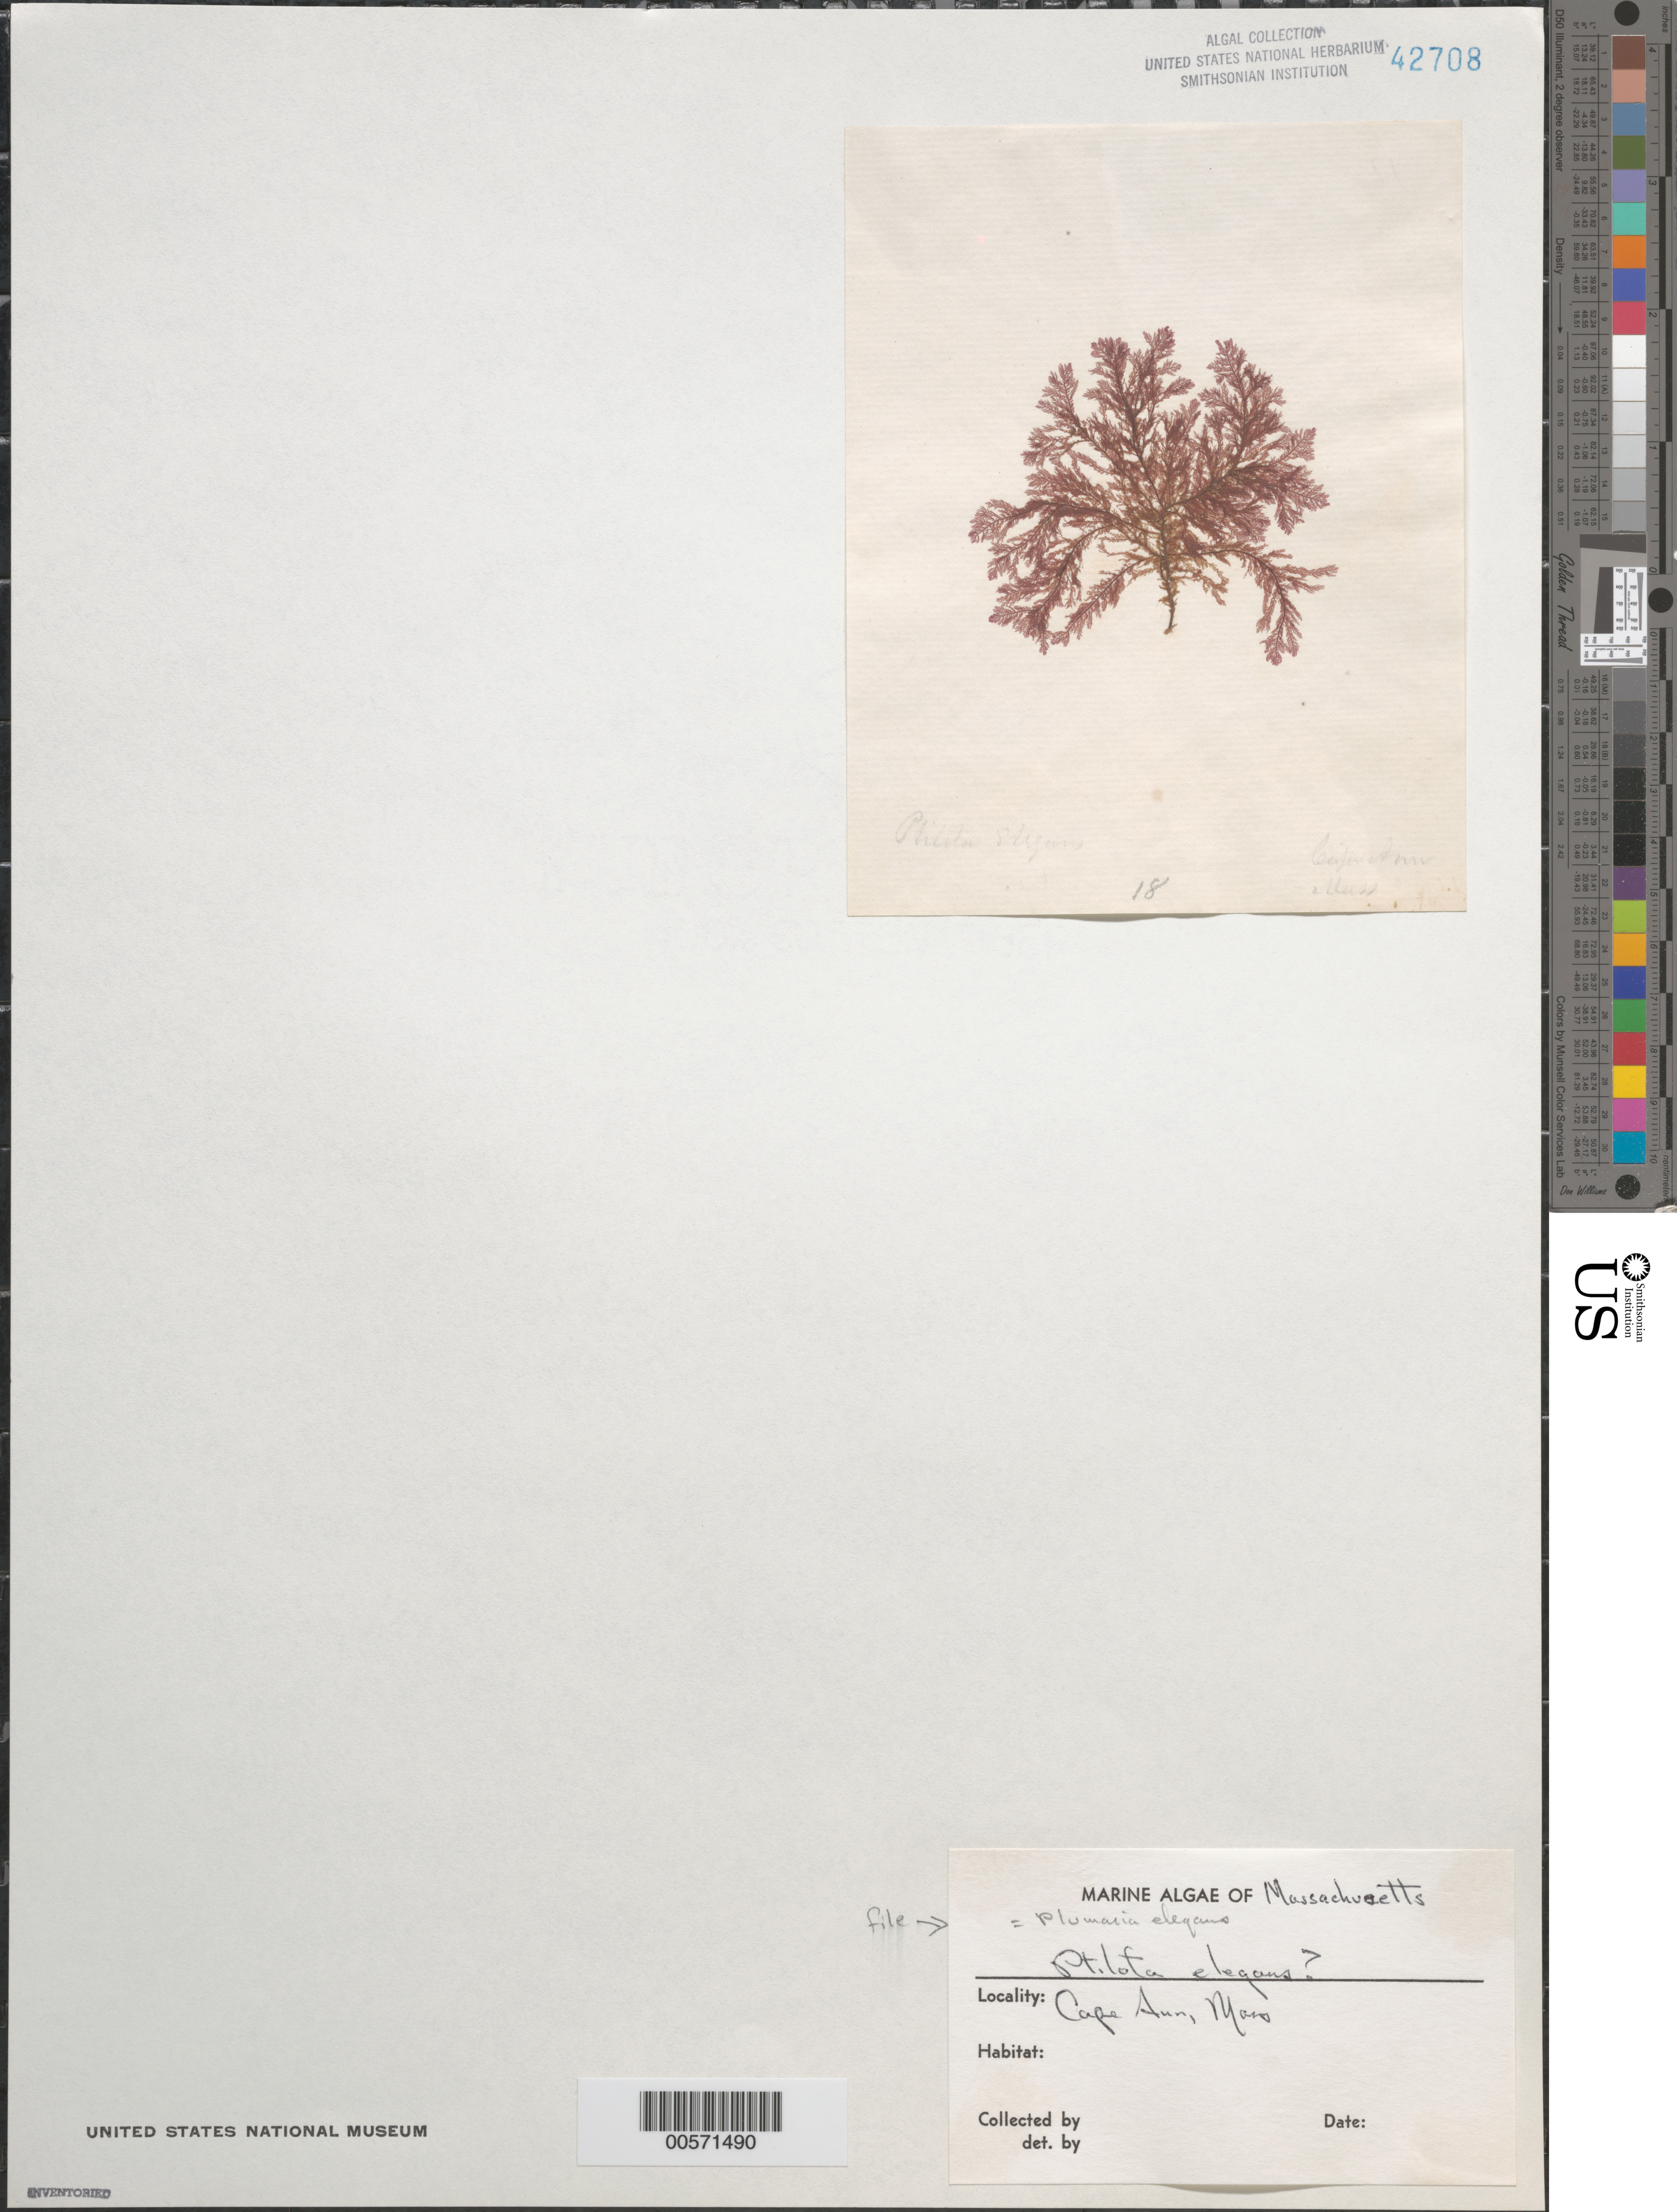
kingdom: Plantae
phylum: Rhodophyta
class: Florideophyceae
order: Ceramiales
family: Wrangeliaceae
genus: Plumaria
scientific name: Plumaria plumosa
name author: (Hudson) Kuntze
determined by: Algae name updating Project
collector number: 18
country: United States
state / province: Massachusetts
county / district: Essex County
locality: Cape Ann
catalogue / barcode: US 42708